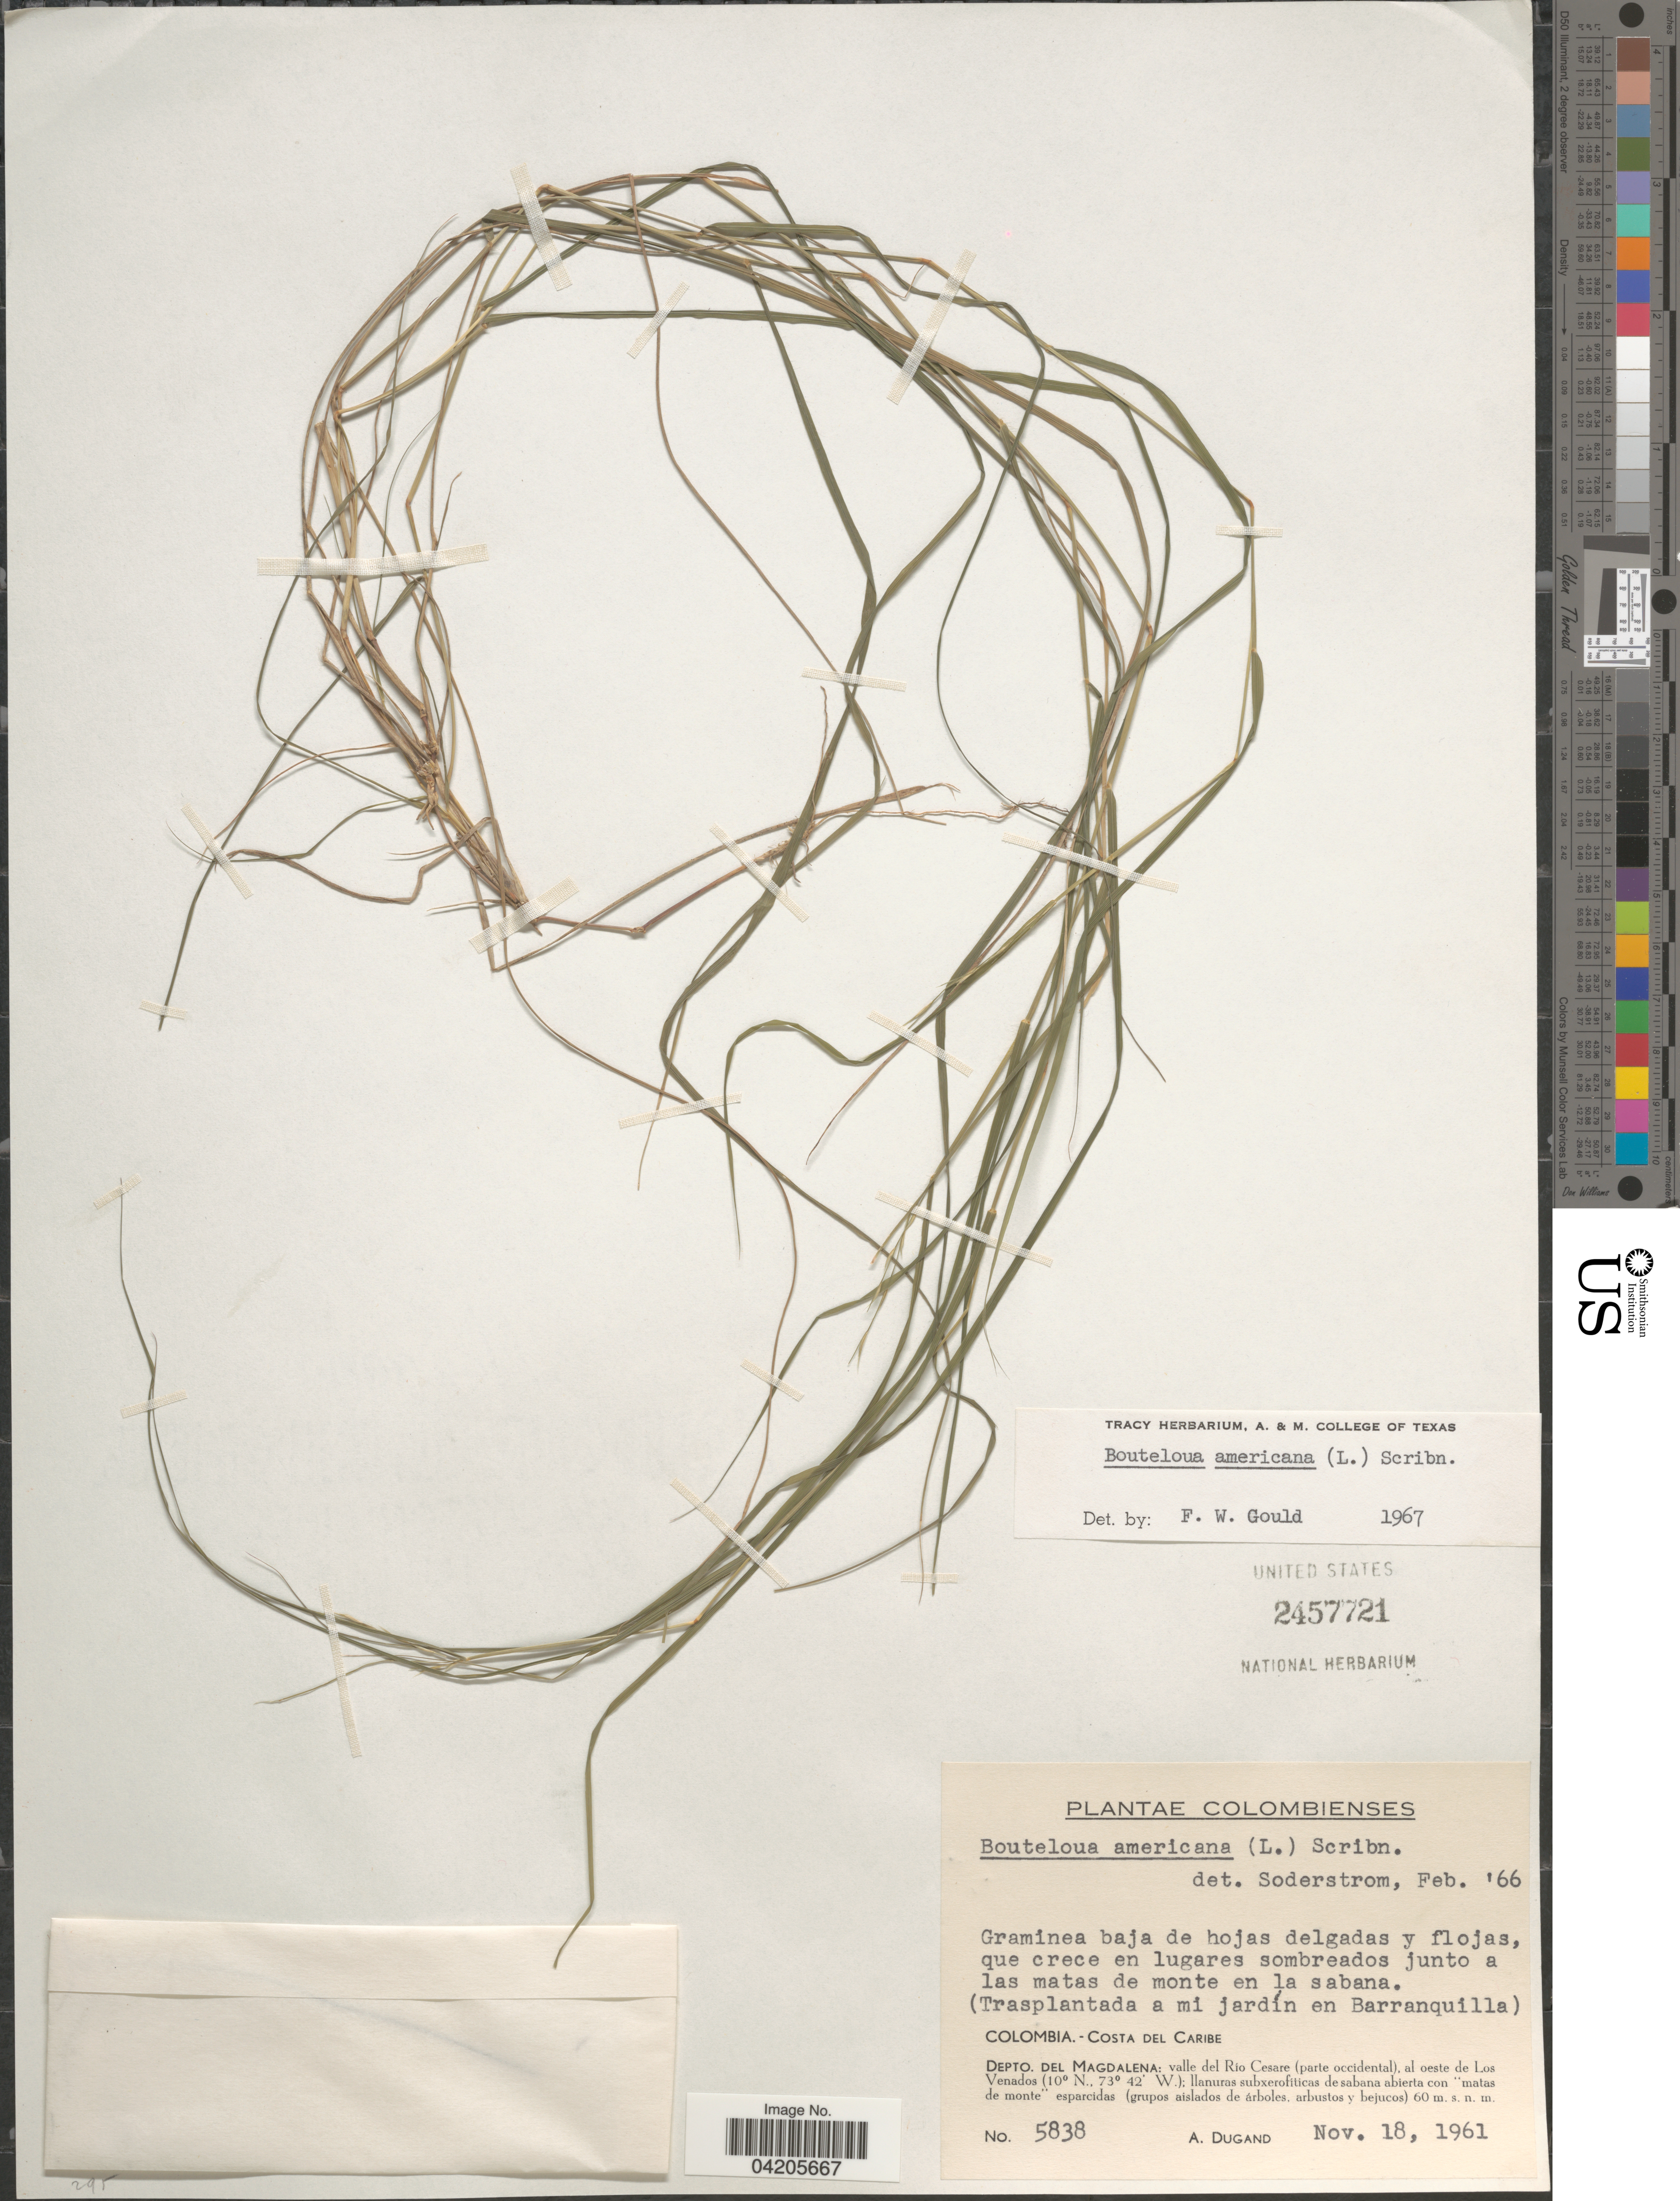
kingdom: Plantae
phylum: Tracheophyta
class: Liliopsida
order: Poales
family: Poaceae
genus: Bouteloua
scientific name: Bouteloua americana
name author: (L.) Scribn.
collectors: A. Dugand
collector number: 5838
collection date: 1961-11-18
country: Colombia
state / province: Magdalena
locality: Costa del Caribe. Depto. del Magdalena: valle del Rio Cesare (parte occidental), al oeste de Los Venados.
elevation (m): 60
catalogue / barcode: US 2457721